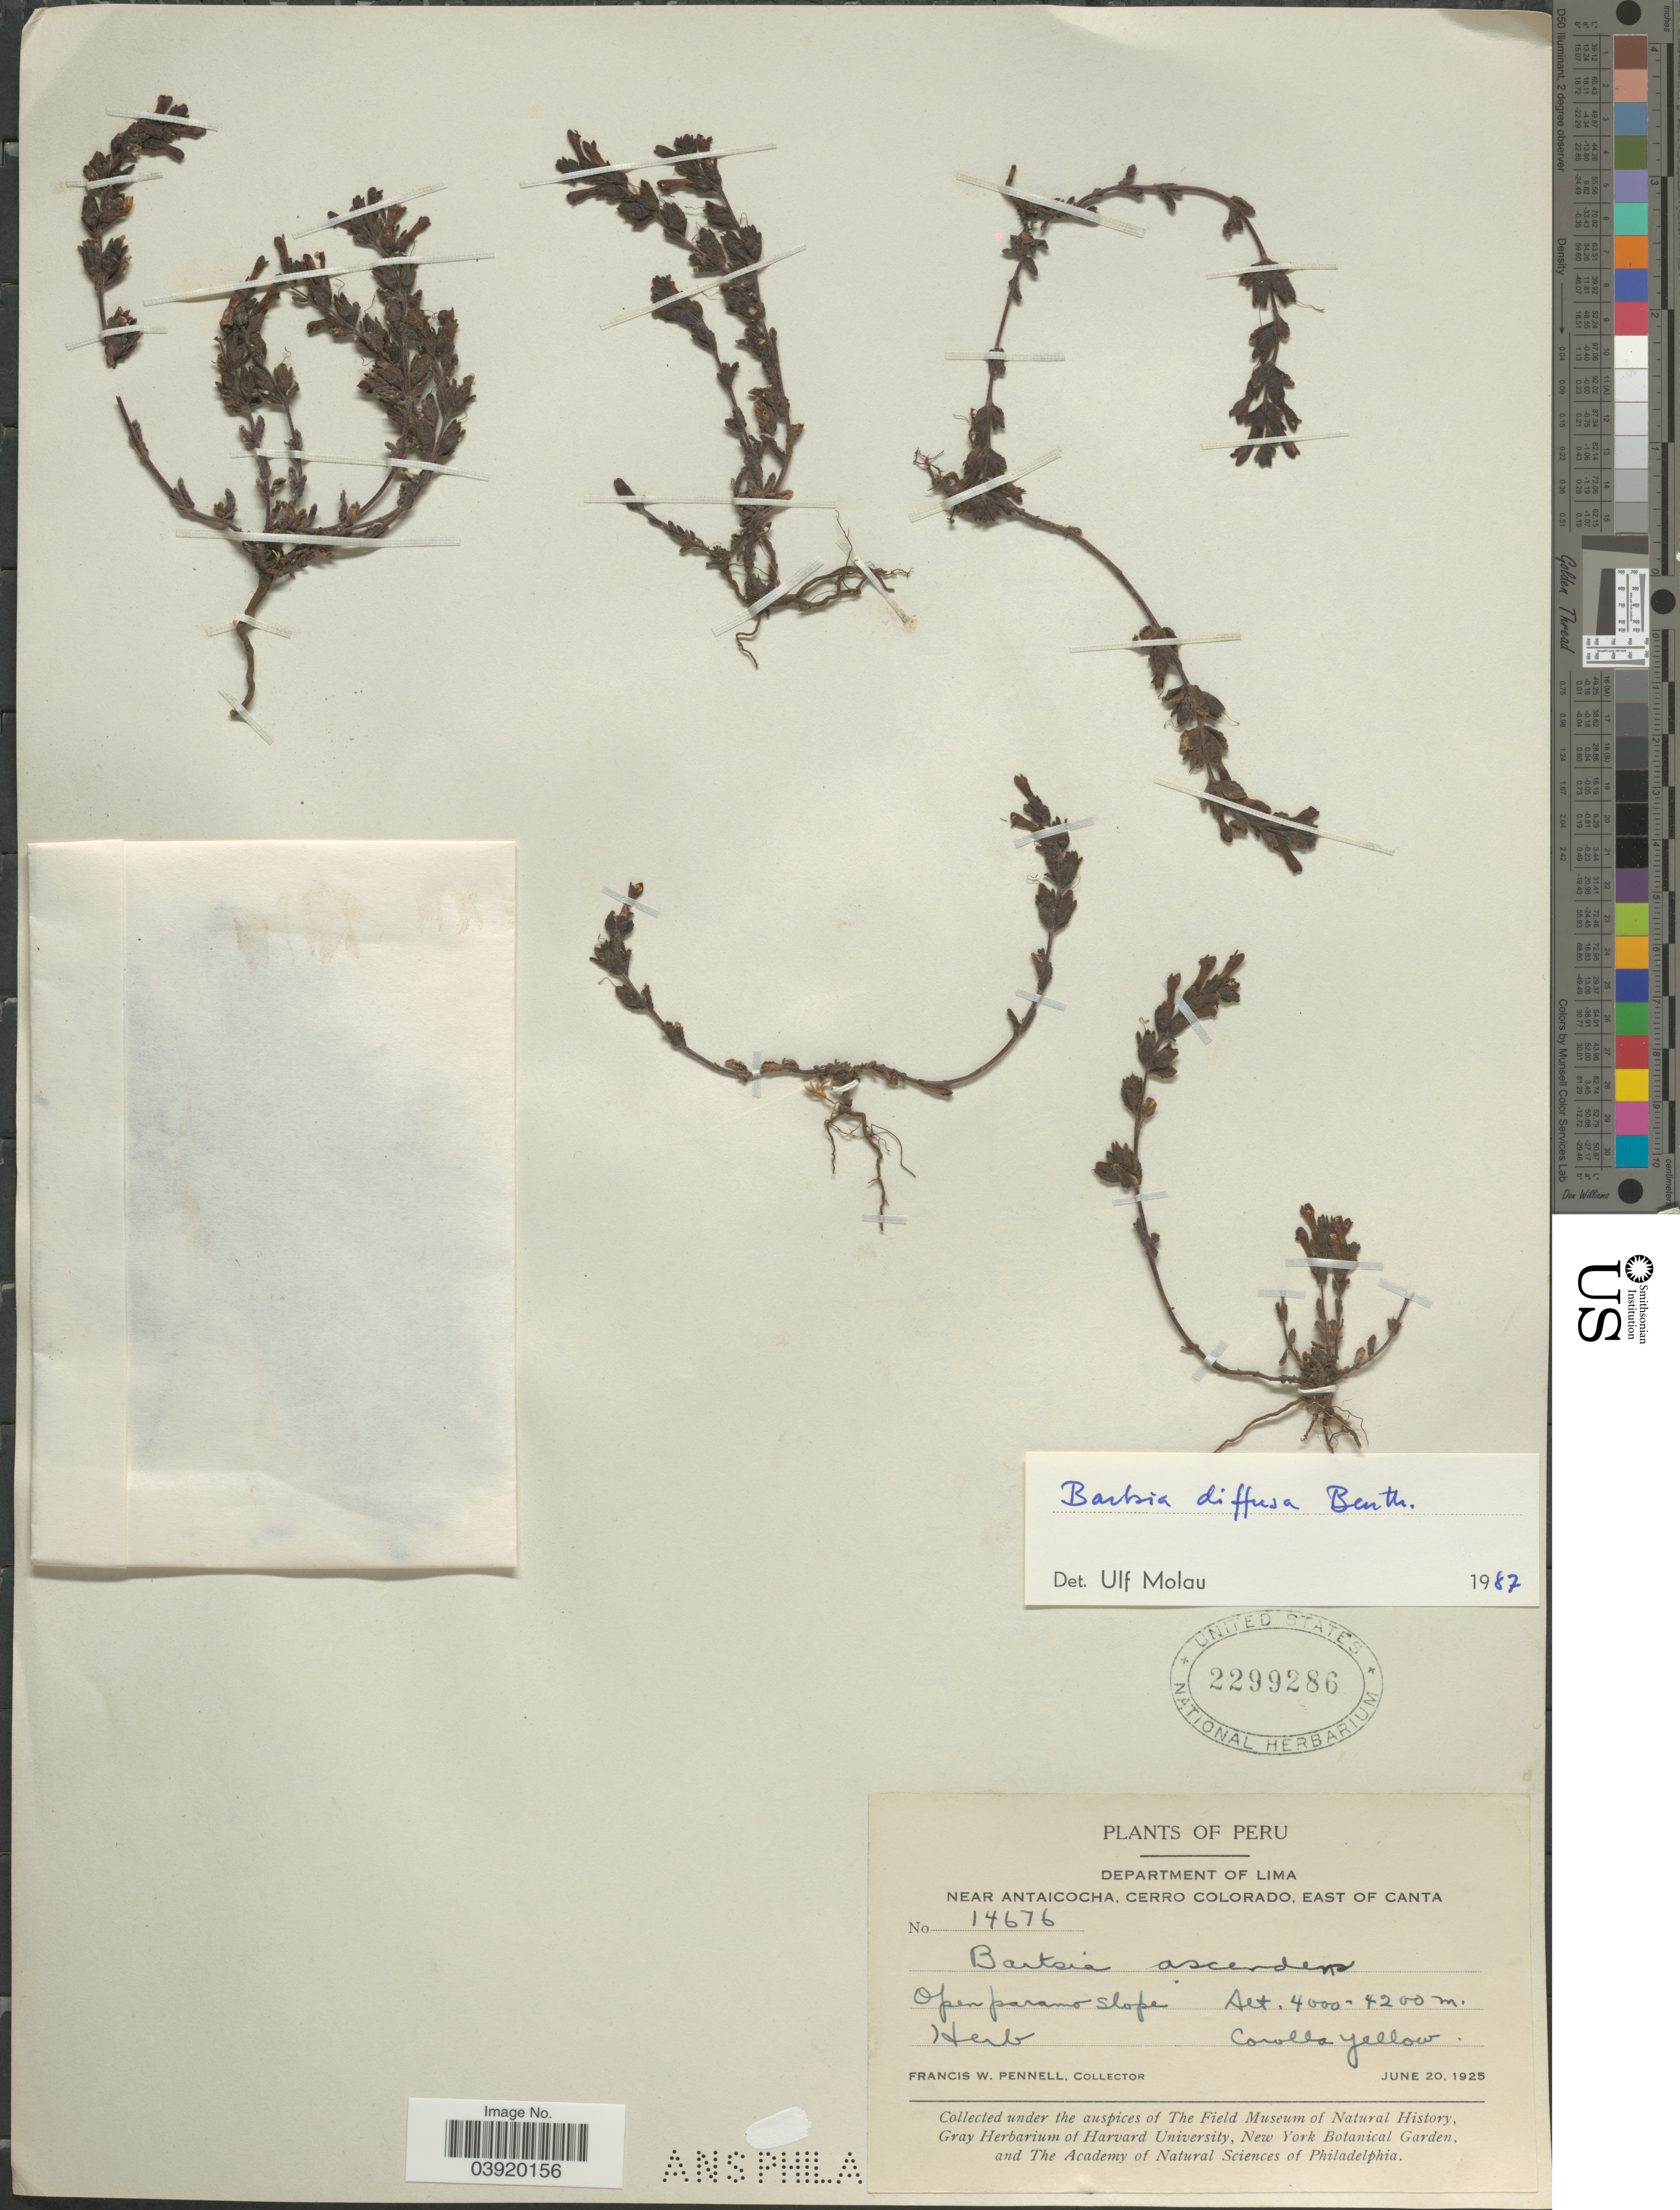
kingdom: Plantae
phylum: Tracheophyta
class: Magnoliopsida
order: Lamiales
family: Orobanchaceae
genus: Bartsia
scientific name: Bartsia diffusa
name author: Benth.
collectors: F. W. Pennell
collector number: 14676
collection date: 1925-06-20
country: Peru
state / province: Lima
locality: Department of Lima. Near Antaicocha, Cerro Colorado, east of Canta. Open paramo slope.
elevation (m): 4000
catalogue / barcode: US 2299286